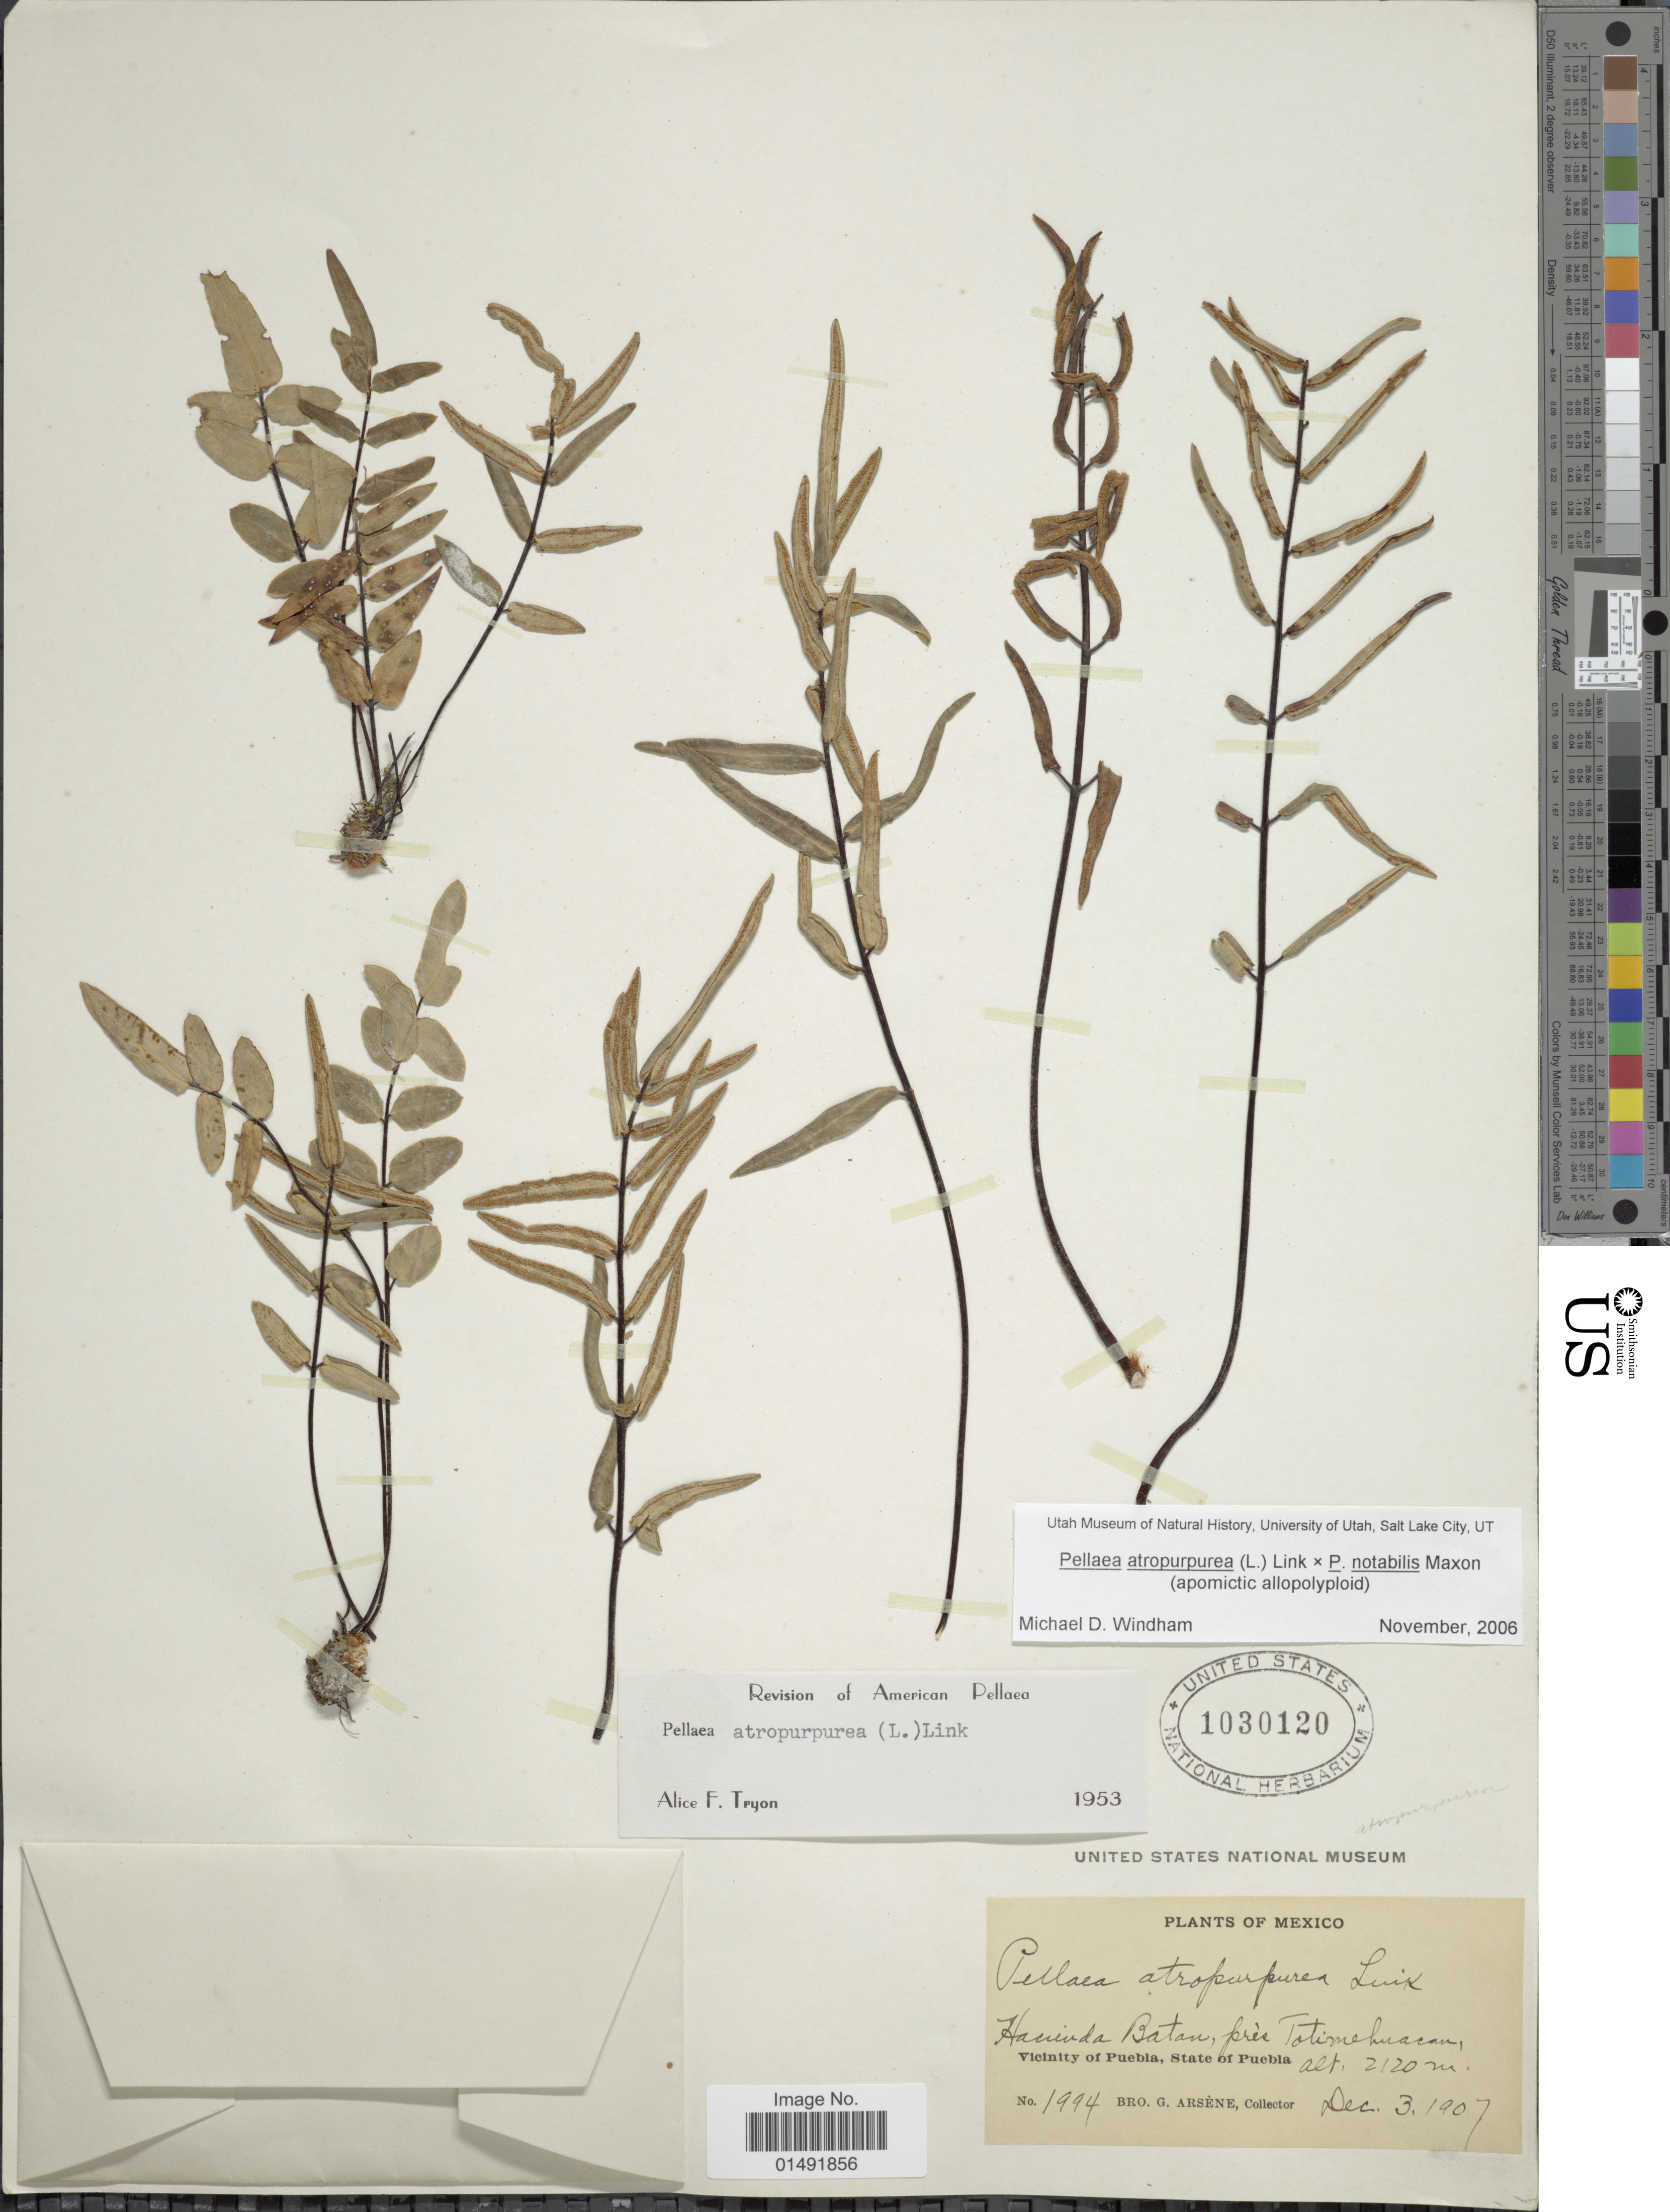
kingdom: Plantae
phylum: Tracheophyta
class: Polypodiopsida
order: Polypodiales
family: Pteridaceae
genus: Pellaea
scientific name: Pellaea atropurpurea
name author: (L.) Link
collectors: Bro. G. Arsène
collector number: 1994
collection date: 1907-12-03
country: Mexico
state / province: Puebla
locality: Hacienda Batan, ptès Totimehuacan, Vicinity of Puebla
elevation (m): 2120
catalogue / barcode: US 1030120